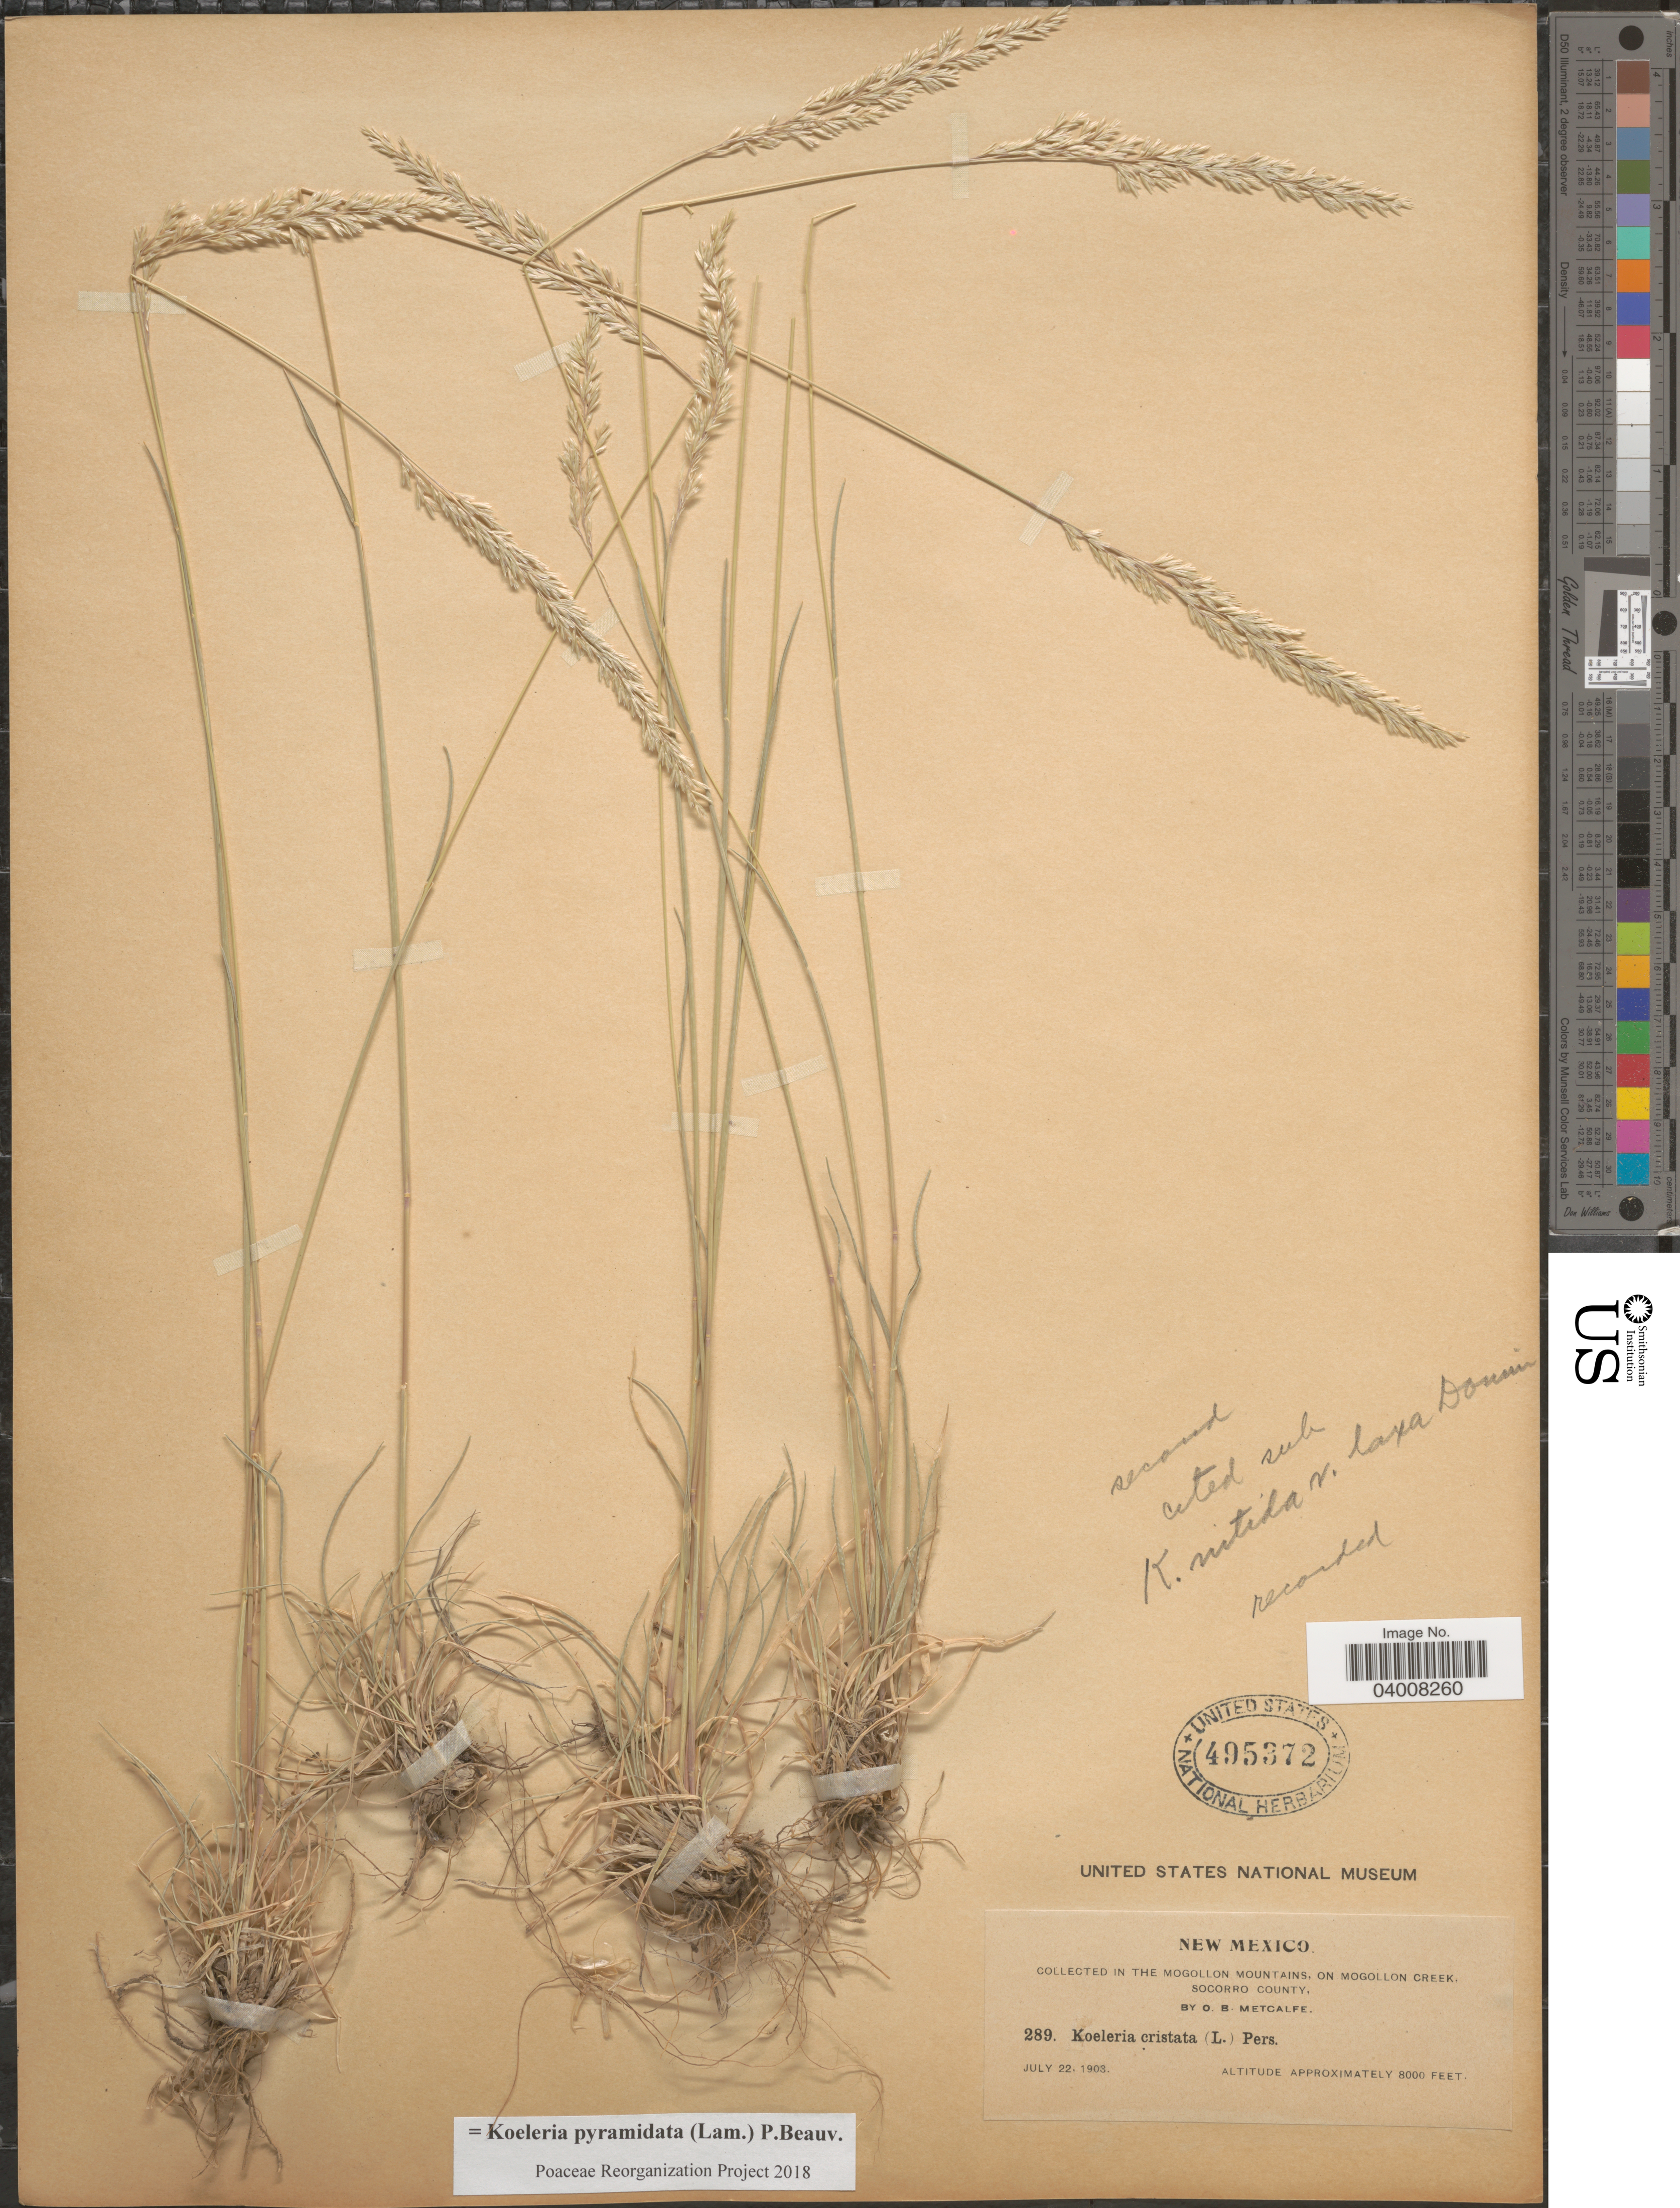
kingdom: Plantae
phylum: Tracheophyta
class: Liliopsida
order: Poales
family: Poaceae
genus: Koeleria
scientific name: Koeleria pyramidata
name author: (Lam.) P. Beauv.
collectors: O. B. Metcalfe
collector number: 289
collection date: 1903-07-22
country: United States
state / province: New Mexico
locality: In the Mogollon Mountains, on Mogollon Creek, Socorro County.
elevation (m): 2438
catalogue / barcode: US 495372